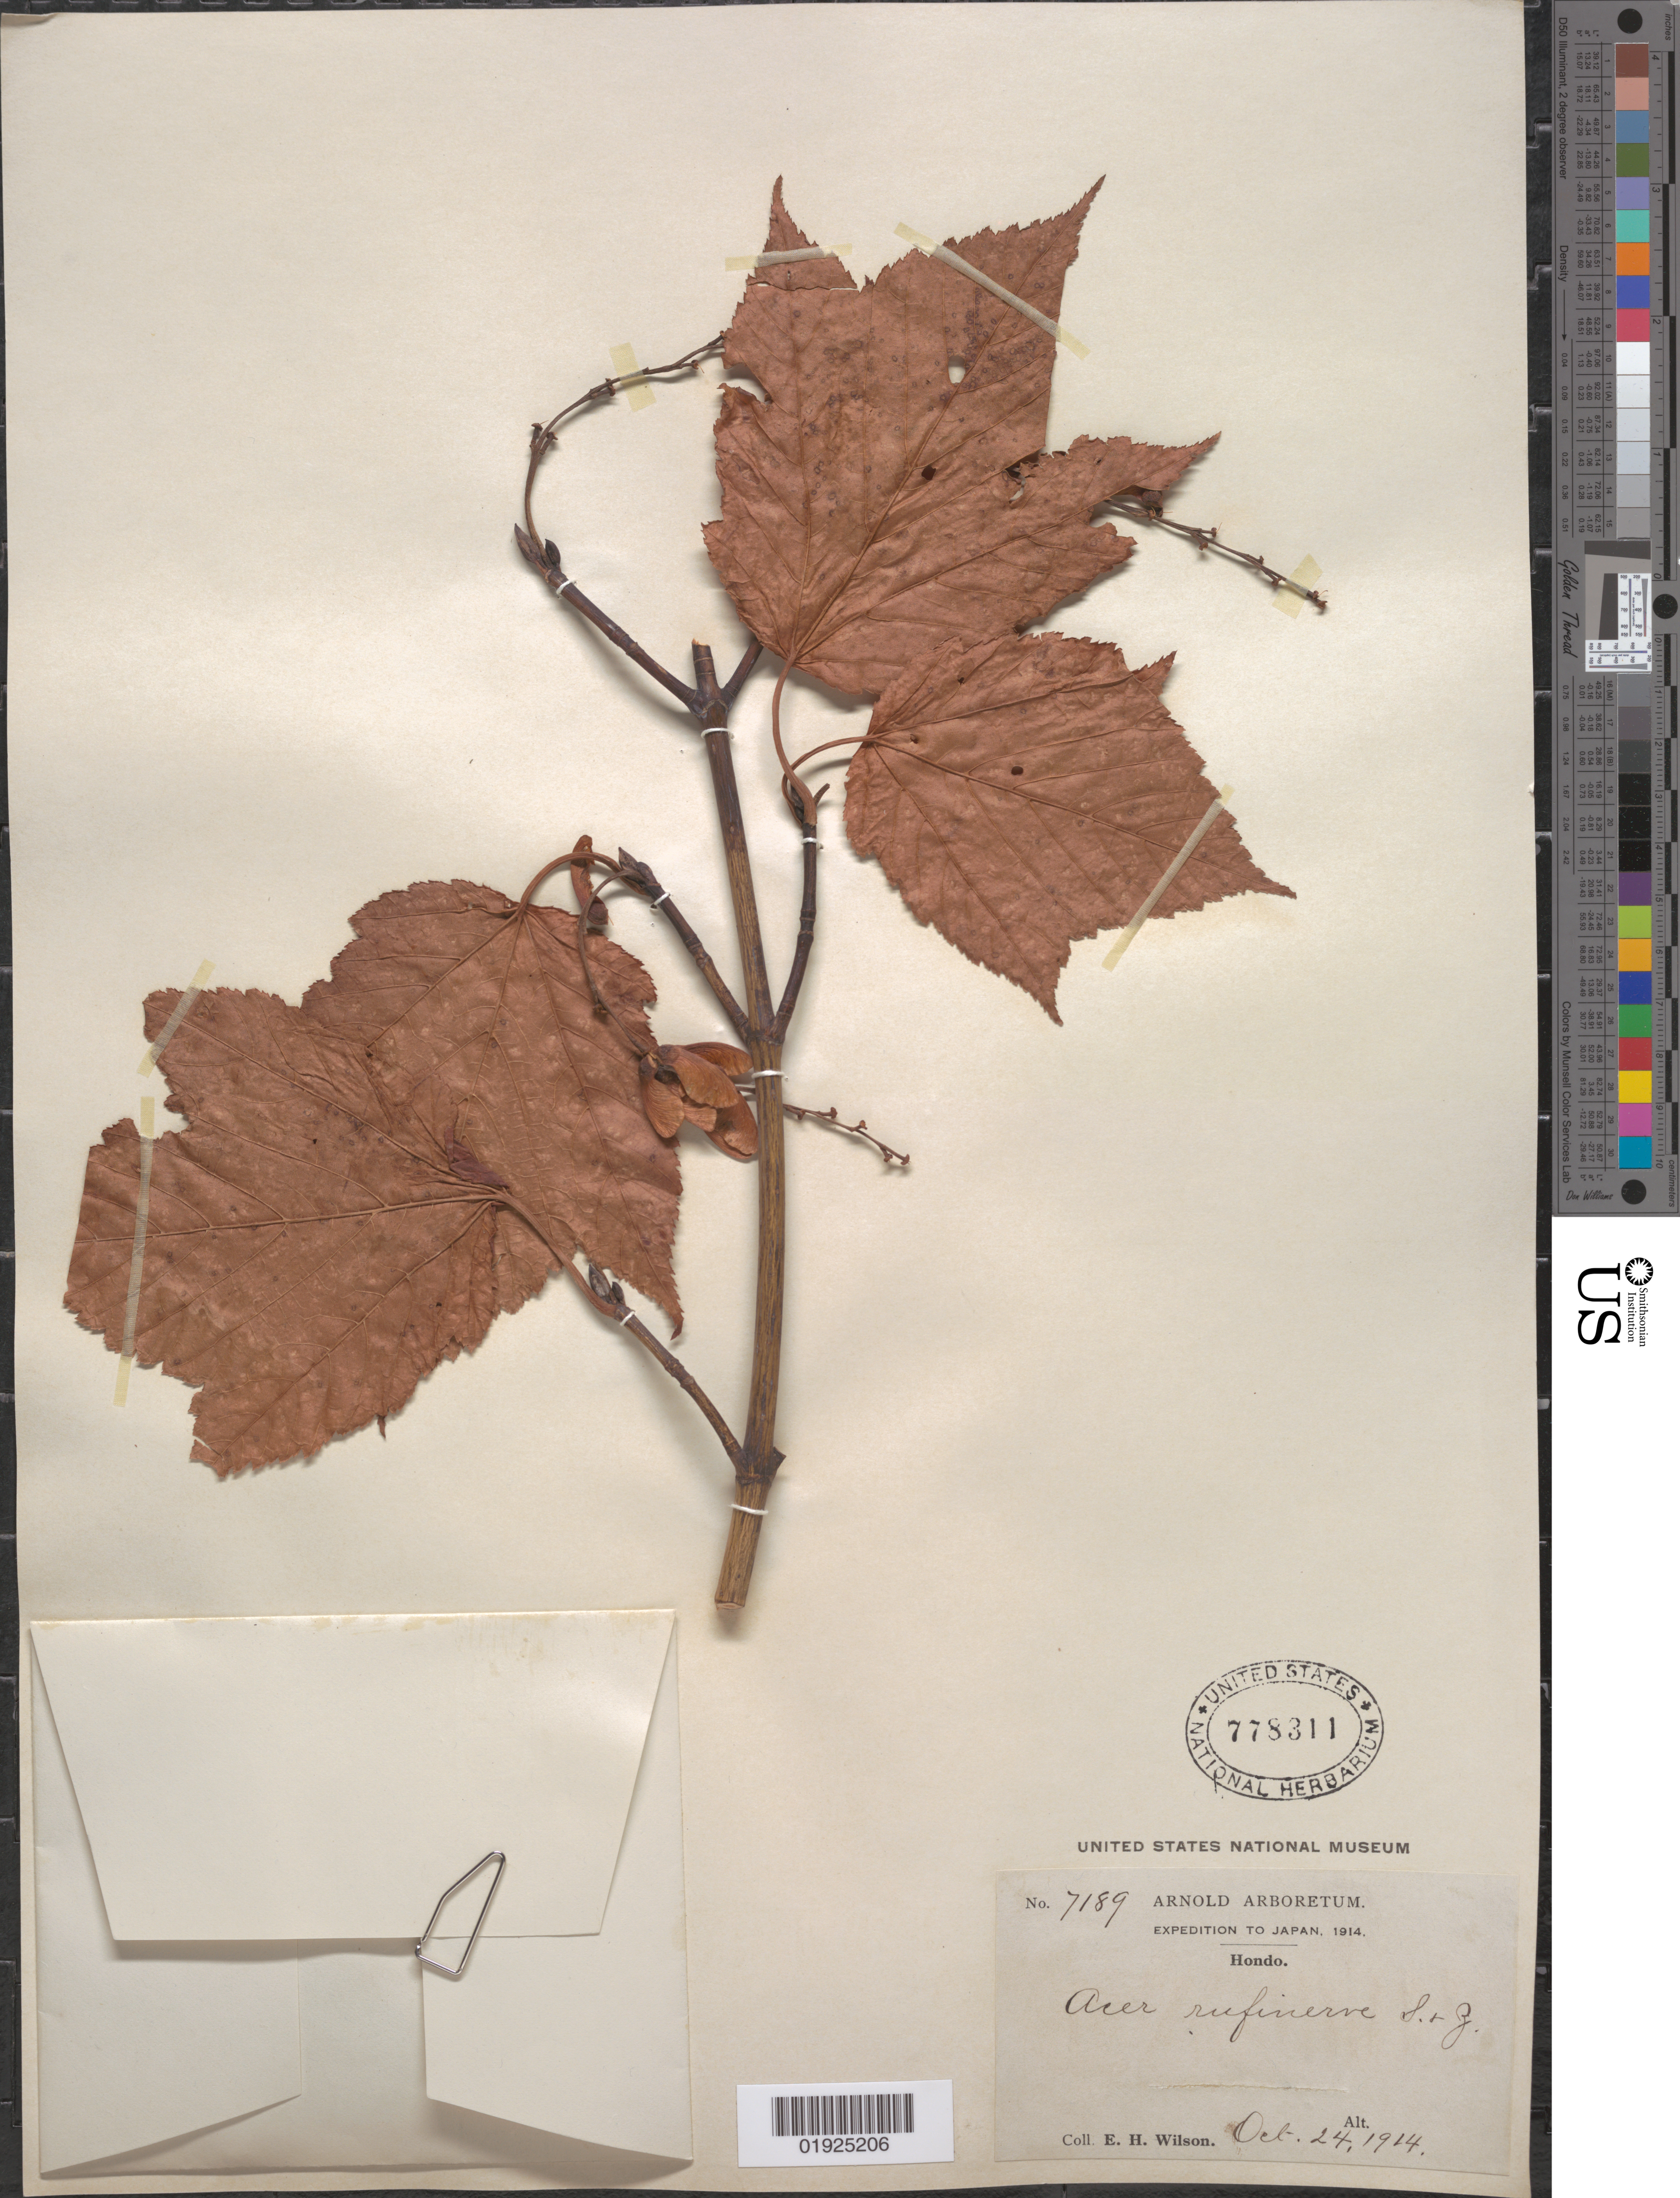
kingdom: Plantae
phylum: Tracheophyta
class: Magnoliopsida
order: Sapindales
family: Sapindaceae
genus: Acer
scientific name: Acer rufinerve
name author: Siebold & Zucc.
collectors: E. H. Wilson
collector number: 7189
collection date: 1914-10-24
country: Japan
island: Honshu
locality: Hondo [Honshu]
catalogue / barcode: US 778311